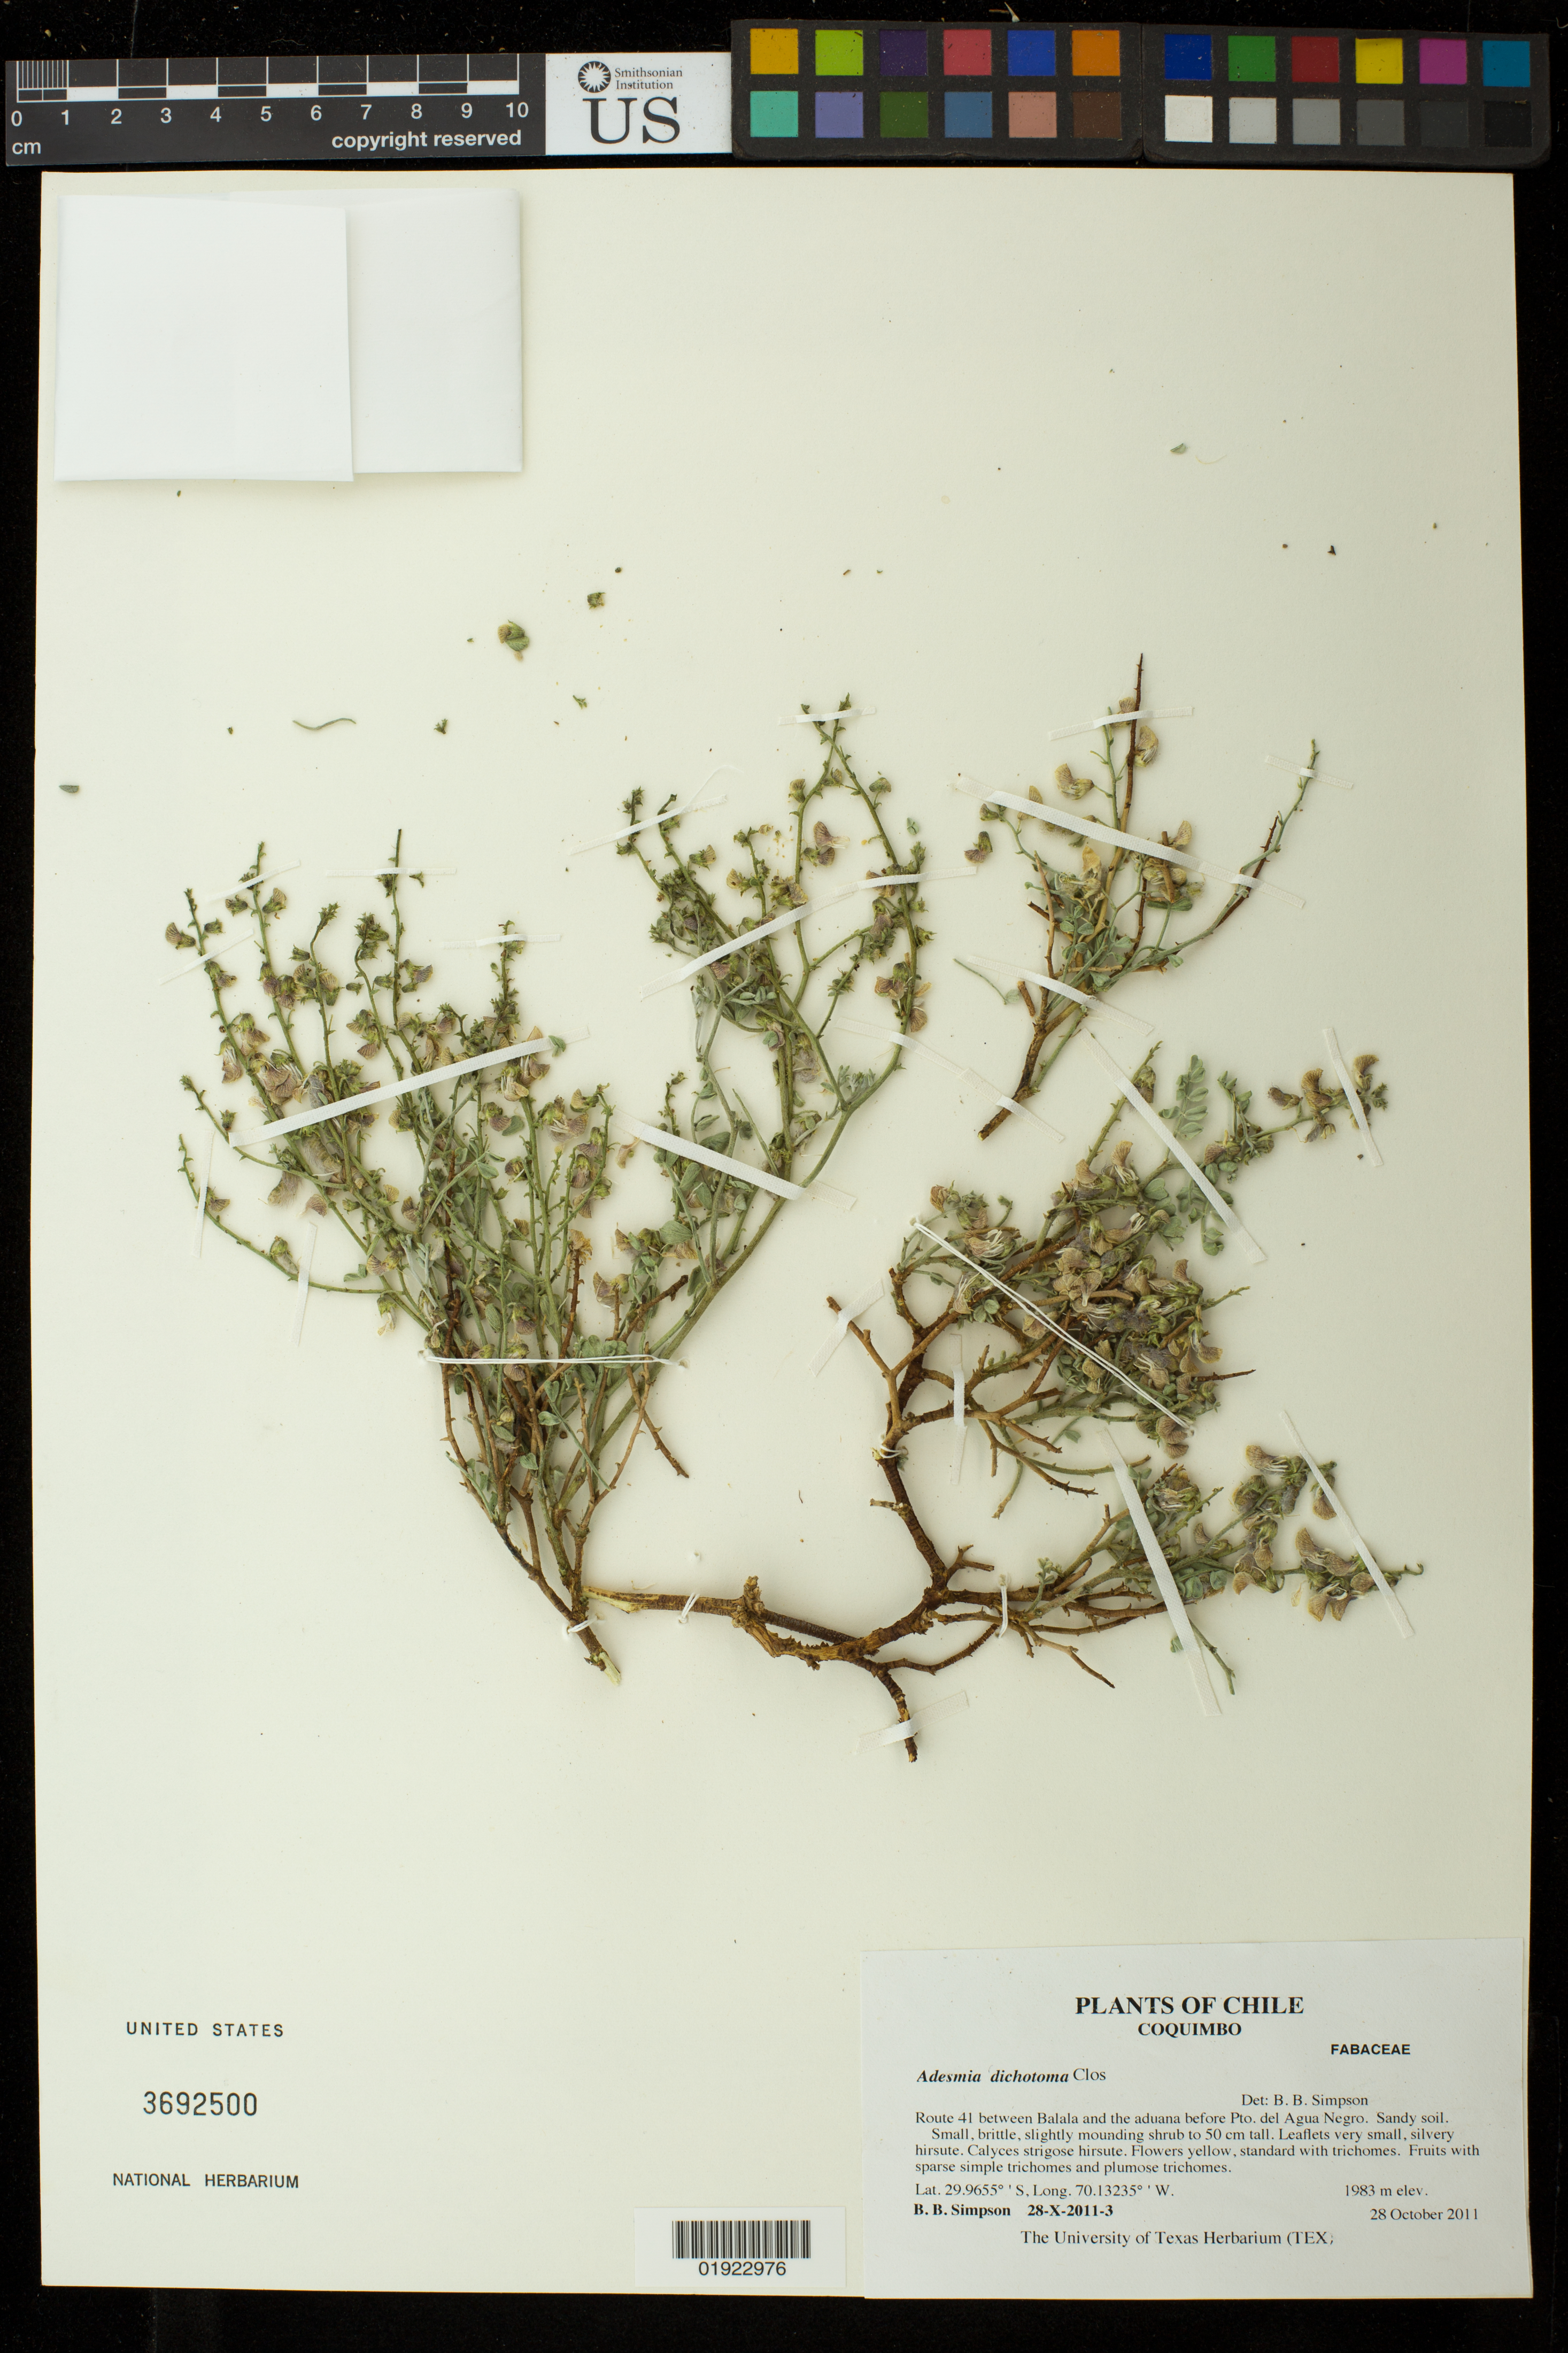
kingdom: Plantae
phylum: Tracheophyta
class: Magnoliopsida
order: Fabales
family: Fabaceae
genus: Adesmia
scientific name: Adesmia dichotoma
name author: Clos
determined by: Simpson, B. B.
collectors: B. Simpson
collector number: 28-X-2011-3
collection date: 2011-10-28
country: Chile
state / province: Coquimbo (IV)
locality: Route 41 between Balala and the aduana before Pto. del Agua Negro.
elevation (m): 1983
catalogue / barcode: US 3692500